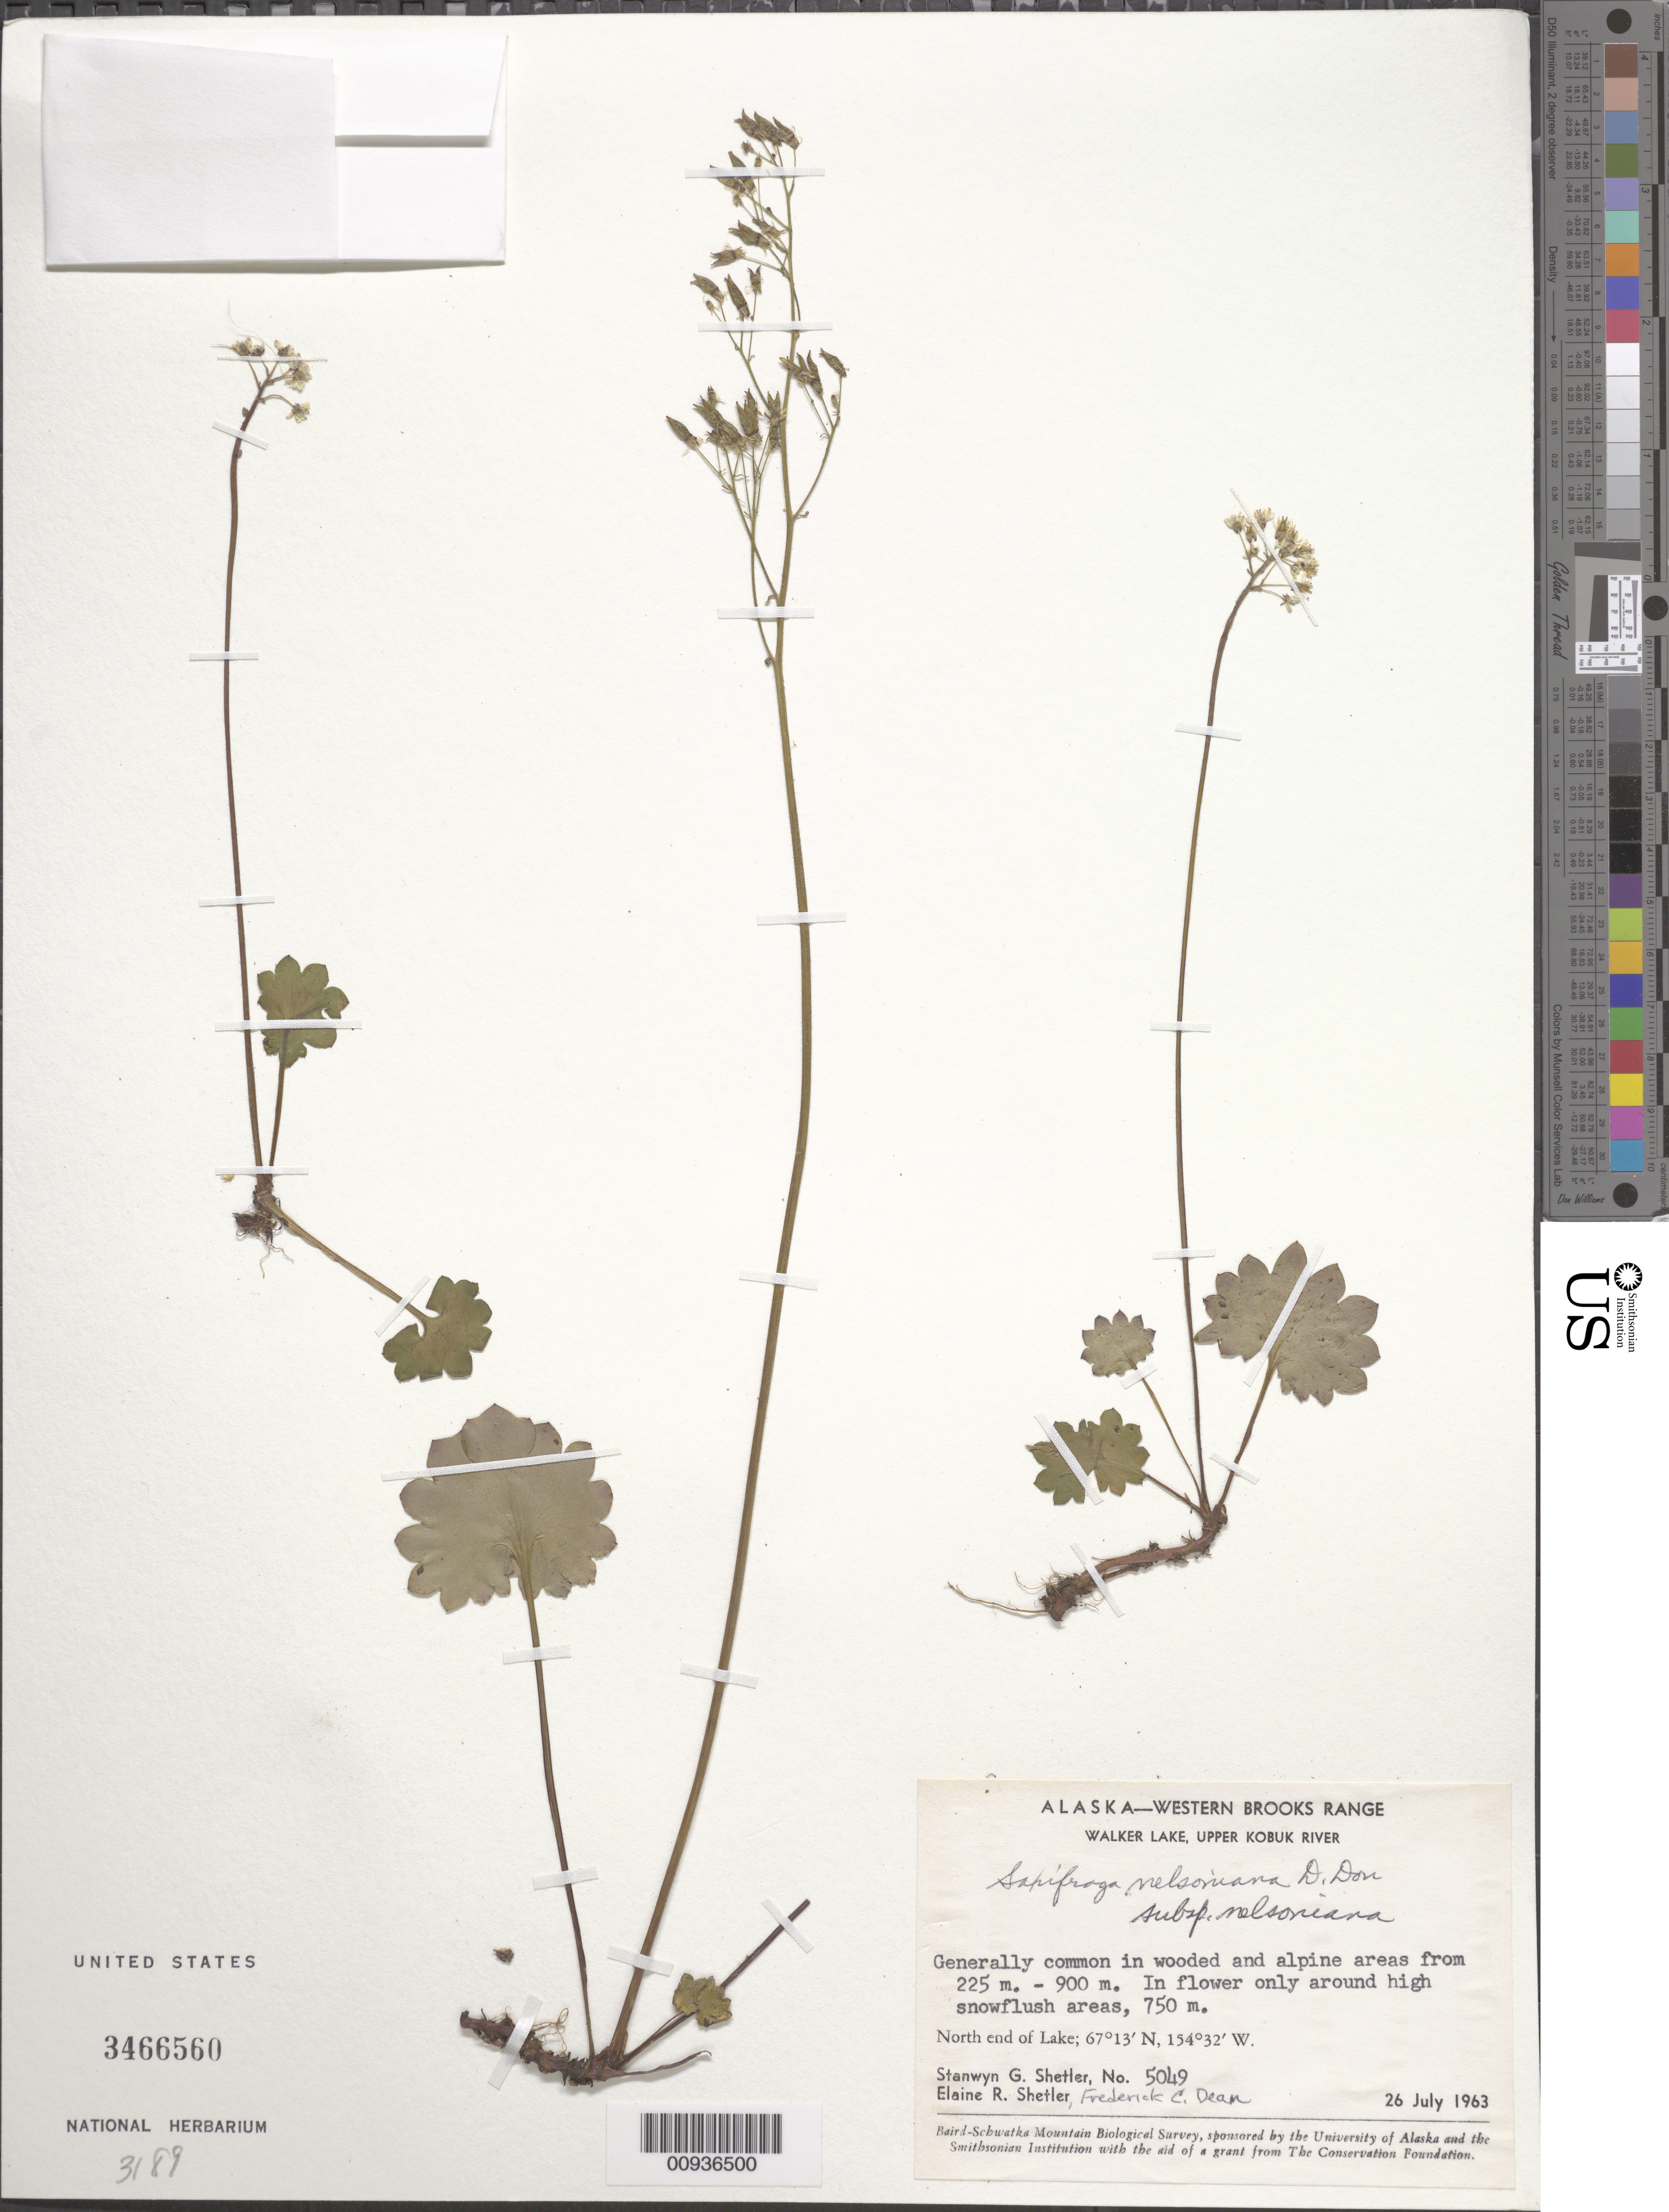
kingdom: Plantae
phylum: Tracheophyta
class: Magnoliopsida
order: Saxifragales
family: Saxifragaceae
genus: Micranthes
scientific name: Micranthes nelsoniana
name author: (D. Don) Small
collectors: S. Shetler, E. R. Shetler & F. C. Dean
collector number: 5049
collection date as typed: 26 Jul 1963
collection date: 1963-07-26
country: United States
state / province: Alaska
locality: North end of Walker Lake. Western Brooks Range, Upper Kobuk River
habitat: Generally common in wooded and alpine areas.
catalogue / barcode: US 3466560